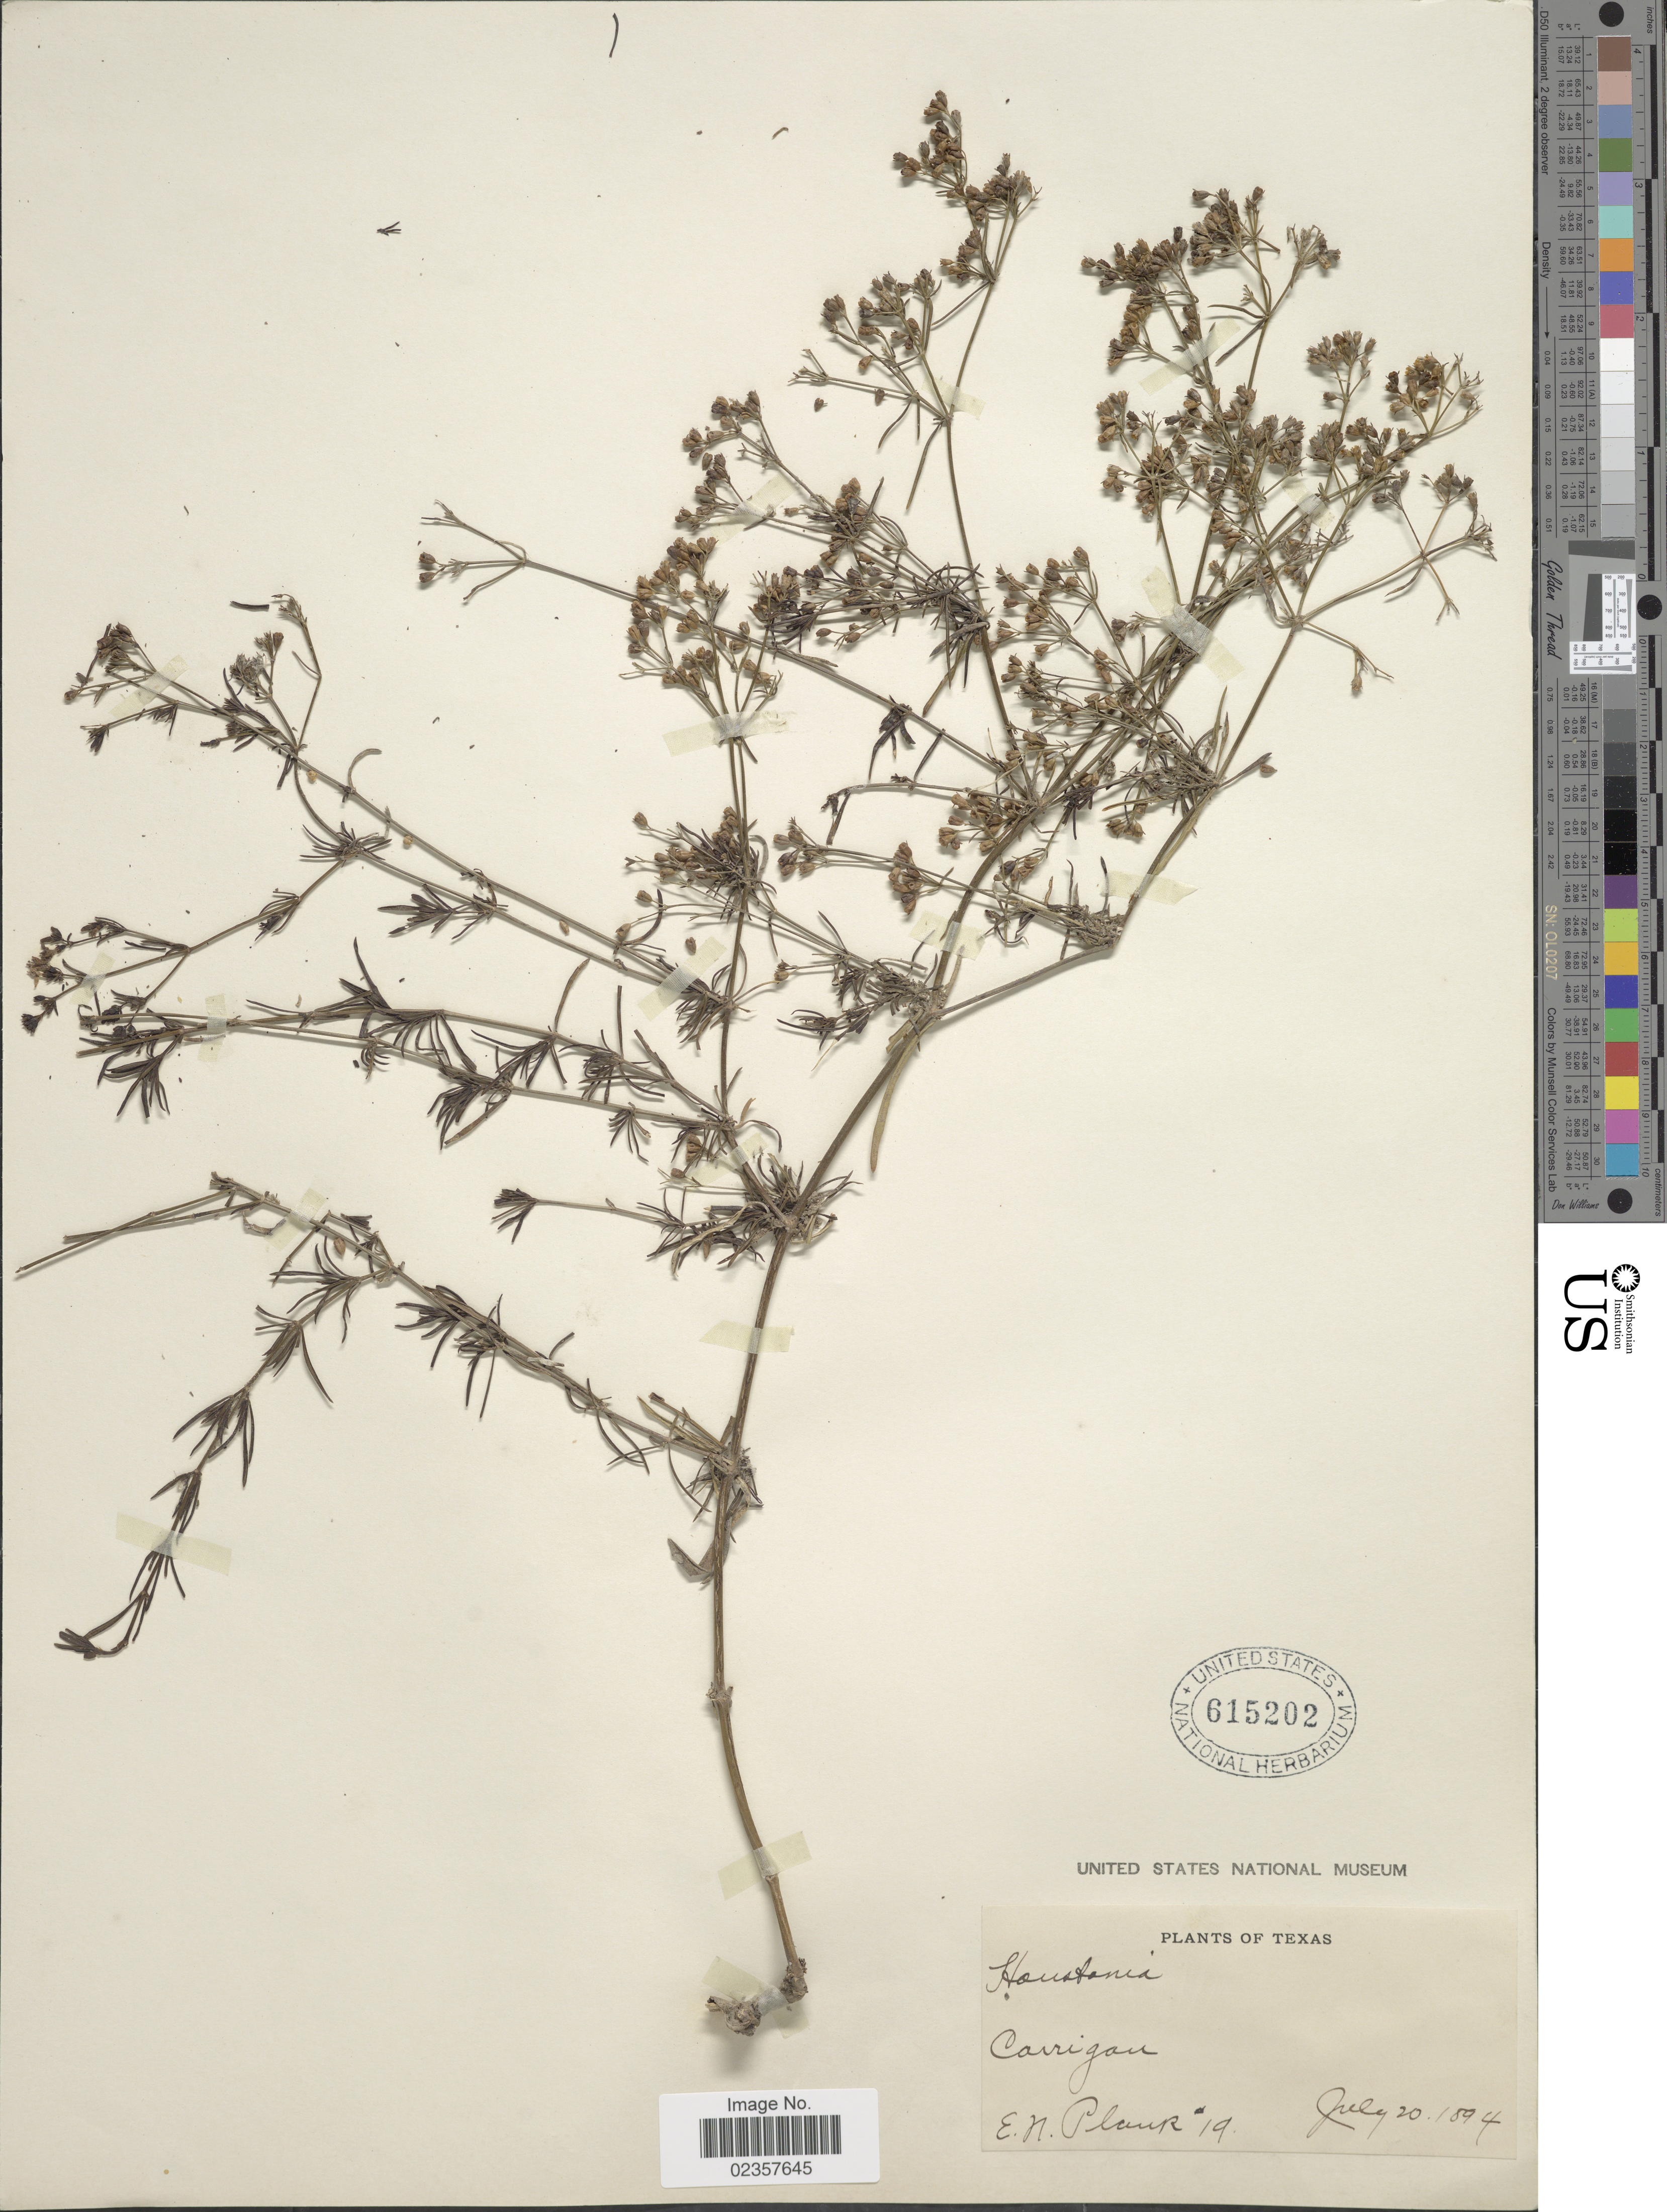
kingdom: Plantae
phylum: Tracheophyta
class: Magnoliopsida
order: Gentianales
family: Rubiaceae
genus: Houstonia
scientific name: Houstonia nigricans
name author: (Lam.) Fernald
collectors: E. Plank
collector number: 19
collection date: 1894-07-20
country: United States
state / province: Texas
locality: Corrigan, Texas.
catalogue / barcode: US 615202